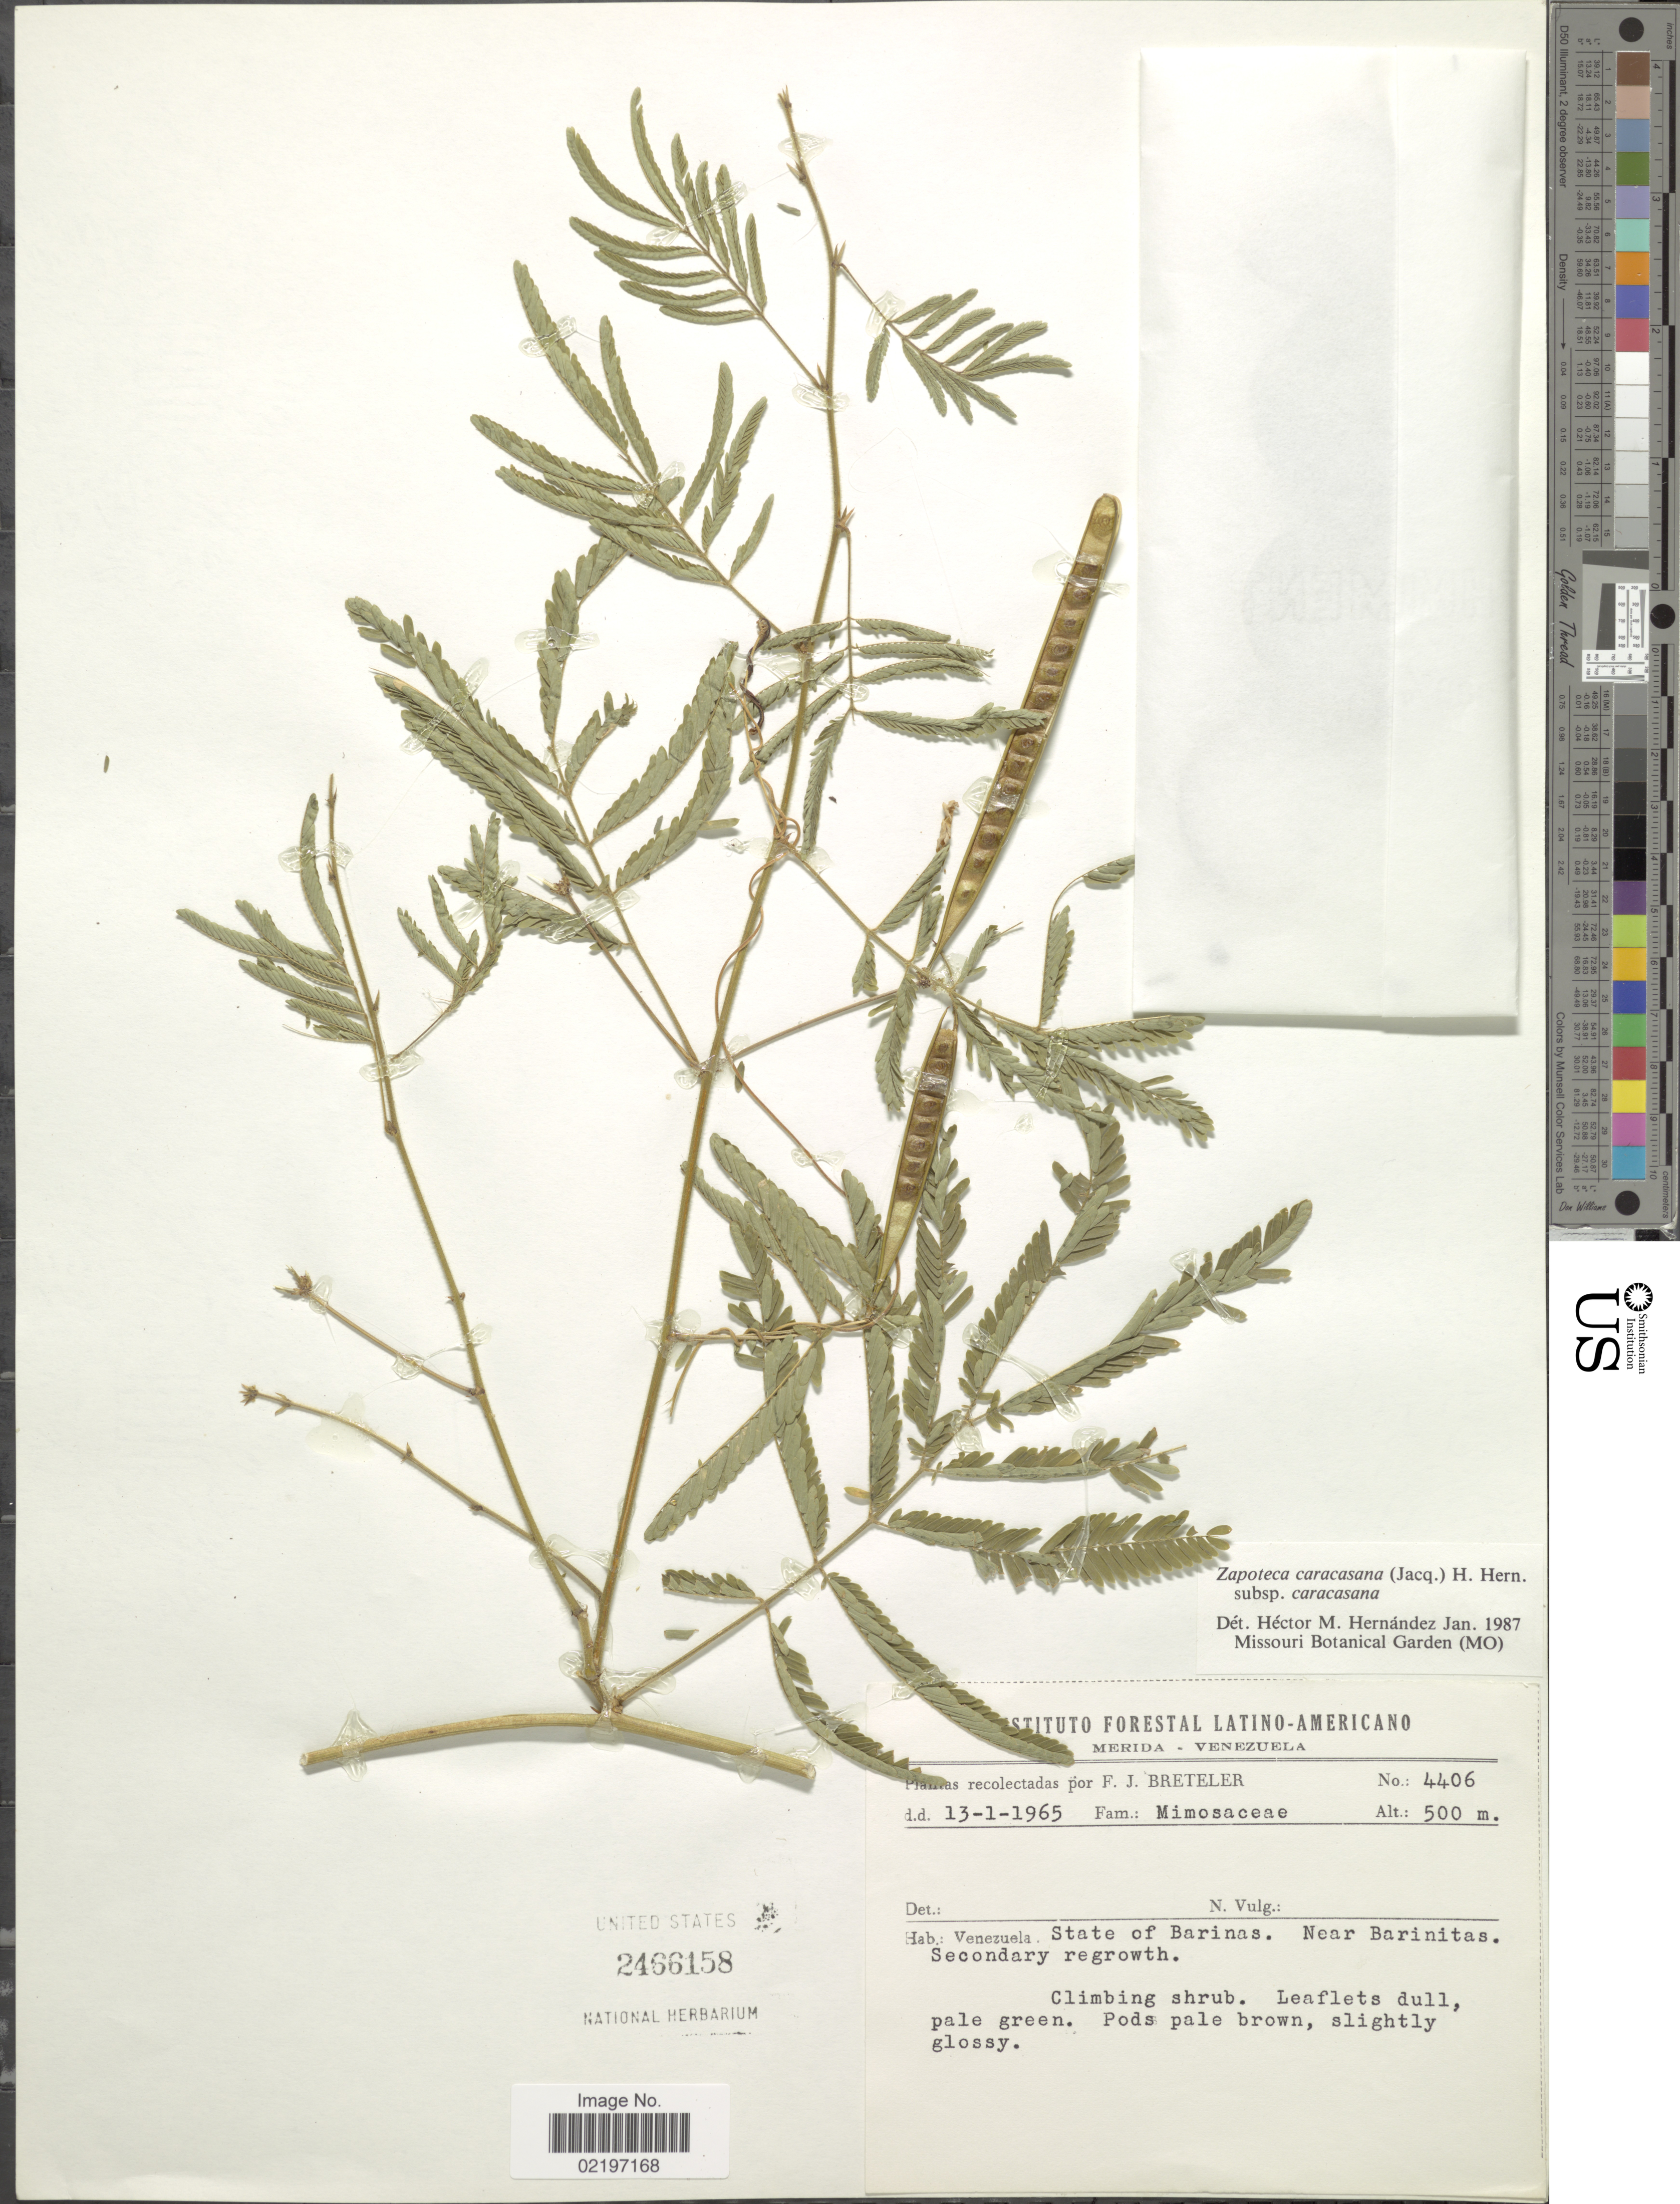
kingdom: Plantae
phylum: Tracheophyta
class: Magnoliopsida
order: Fabales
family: Fabaceae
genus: Zapoteca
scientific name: Zapoteca caracasana subsp. caracasana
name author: (Jacq.) H.M. Hern.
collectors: F. J. Breteler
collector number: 4406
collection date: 1965-01-13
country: Venezuela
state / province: Barinas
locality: Near Barinitas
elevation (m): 500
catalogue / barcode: US 2466158